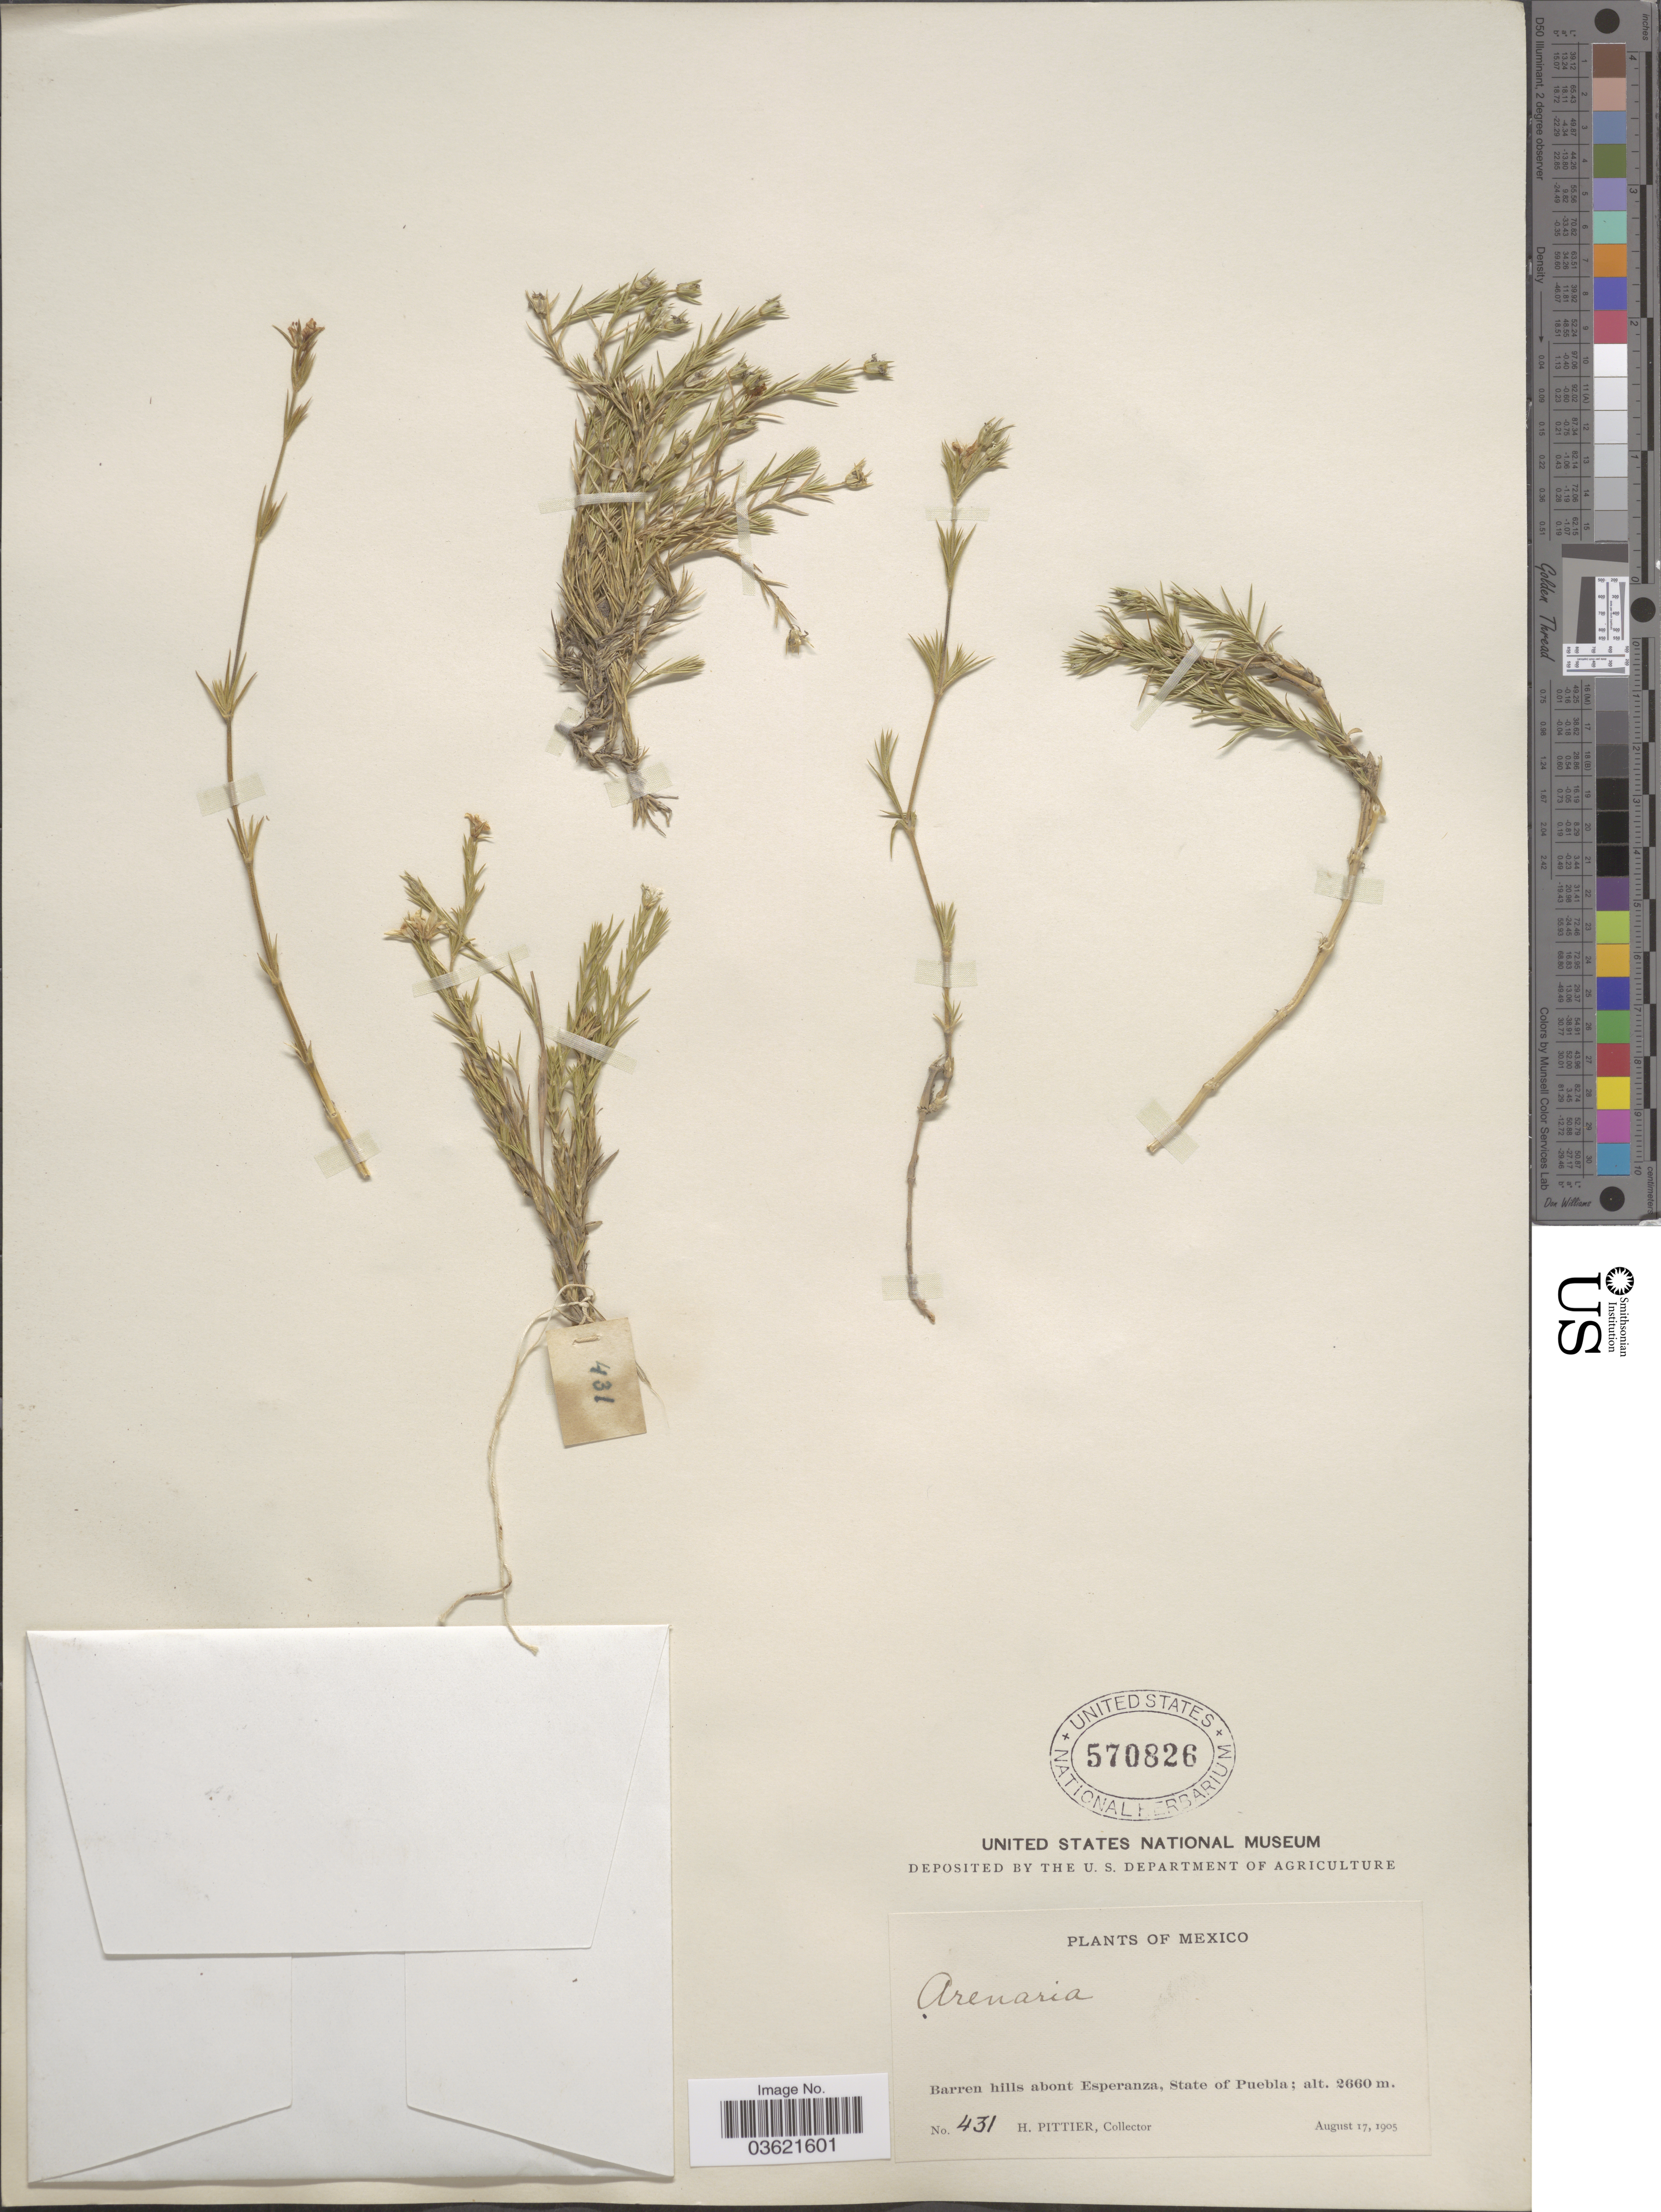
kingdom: Plantae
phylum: Tracheophyta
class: Magnoliopsida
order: Caryophyllales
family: Caryophyllaceae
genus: Arenaria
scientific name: Arenaria lycopodioides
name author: Willd. ex Schltdl.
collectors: H. F. Pittier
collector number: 431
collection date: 1905-08-17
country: Mexico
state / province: Puebla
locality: Barren hills abont Esperanza.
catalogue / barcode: US 570826